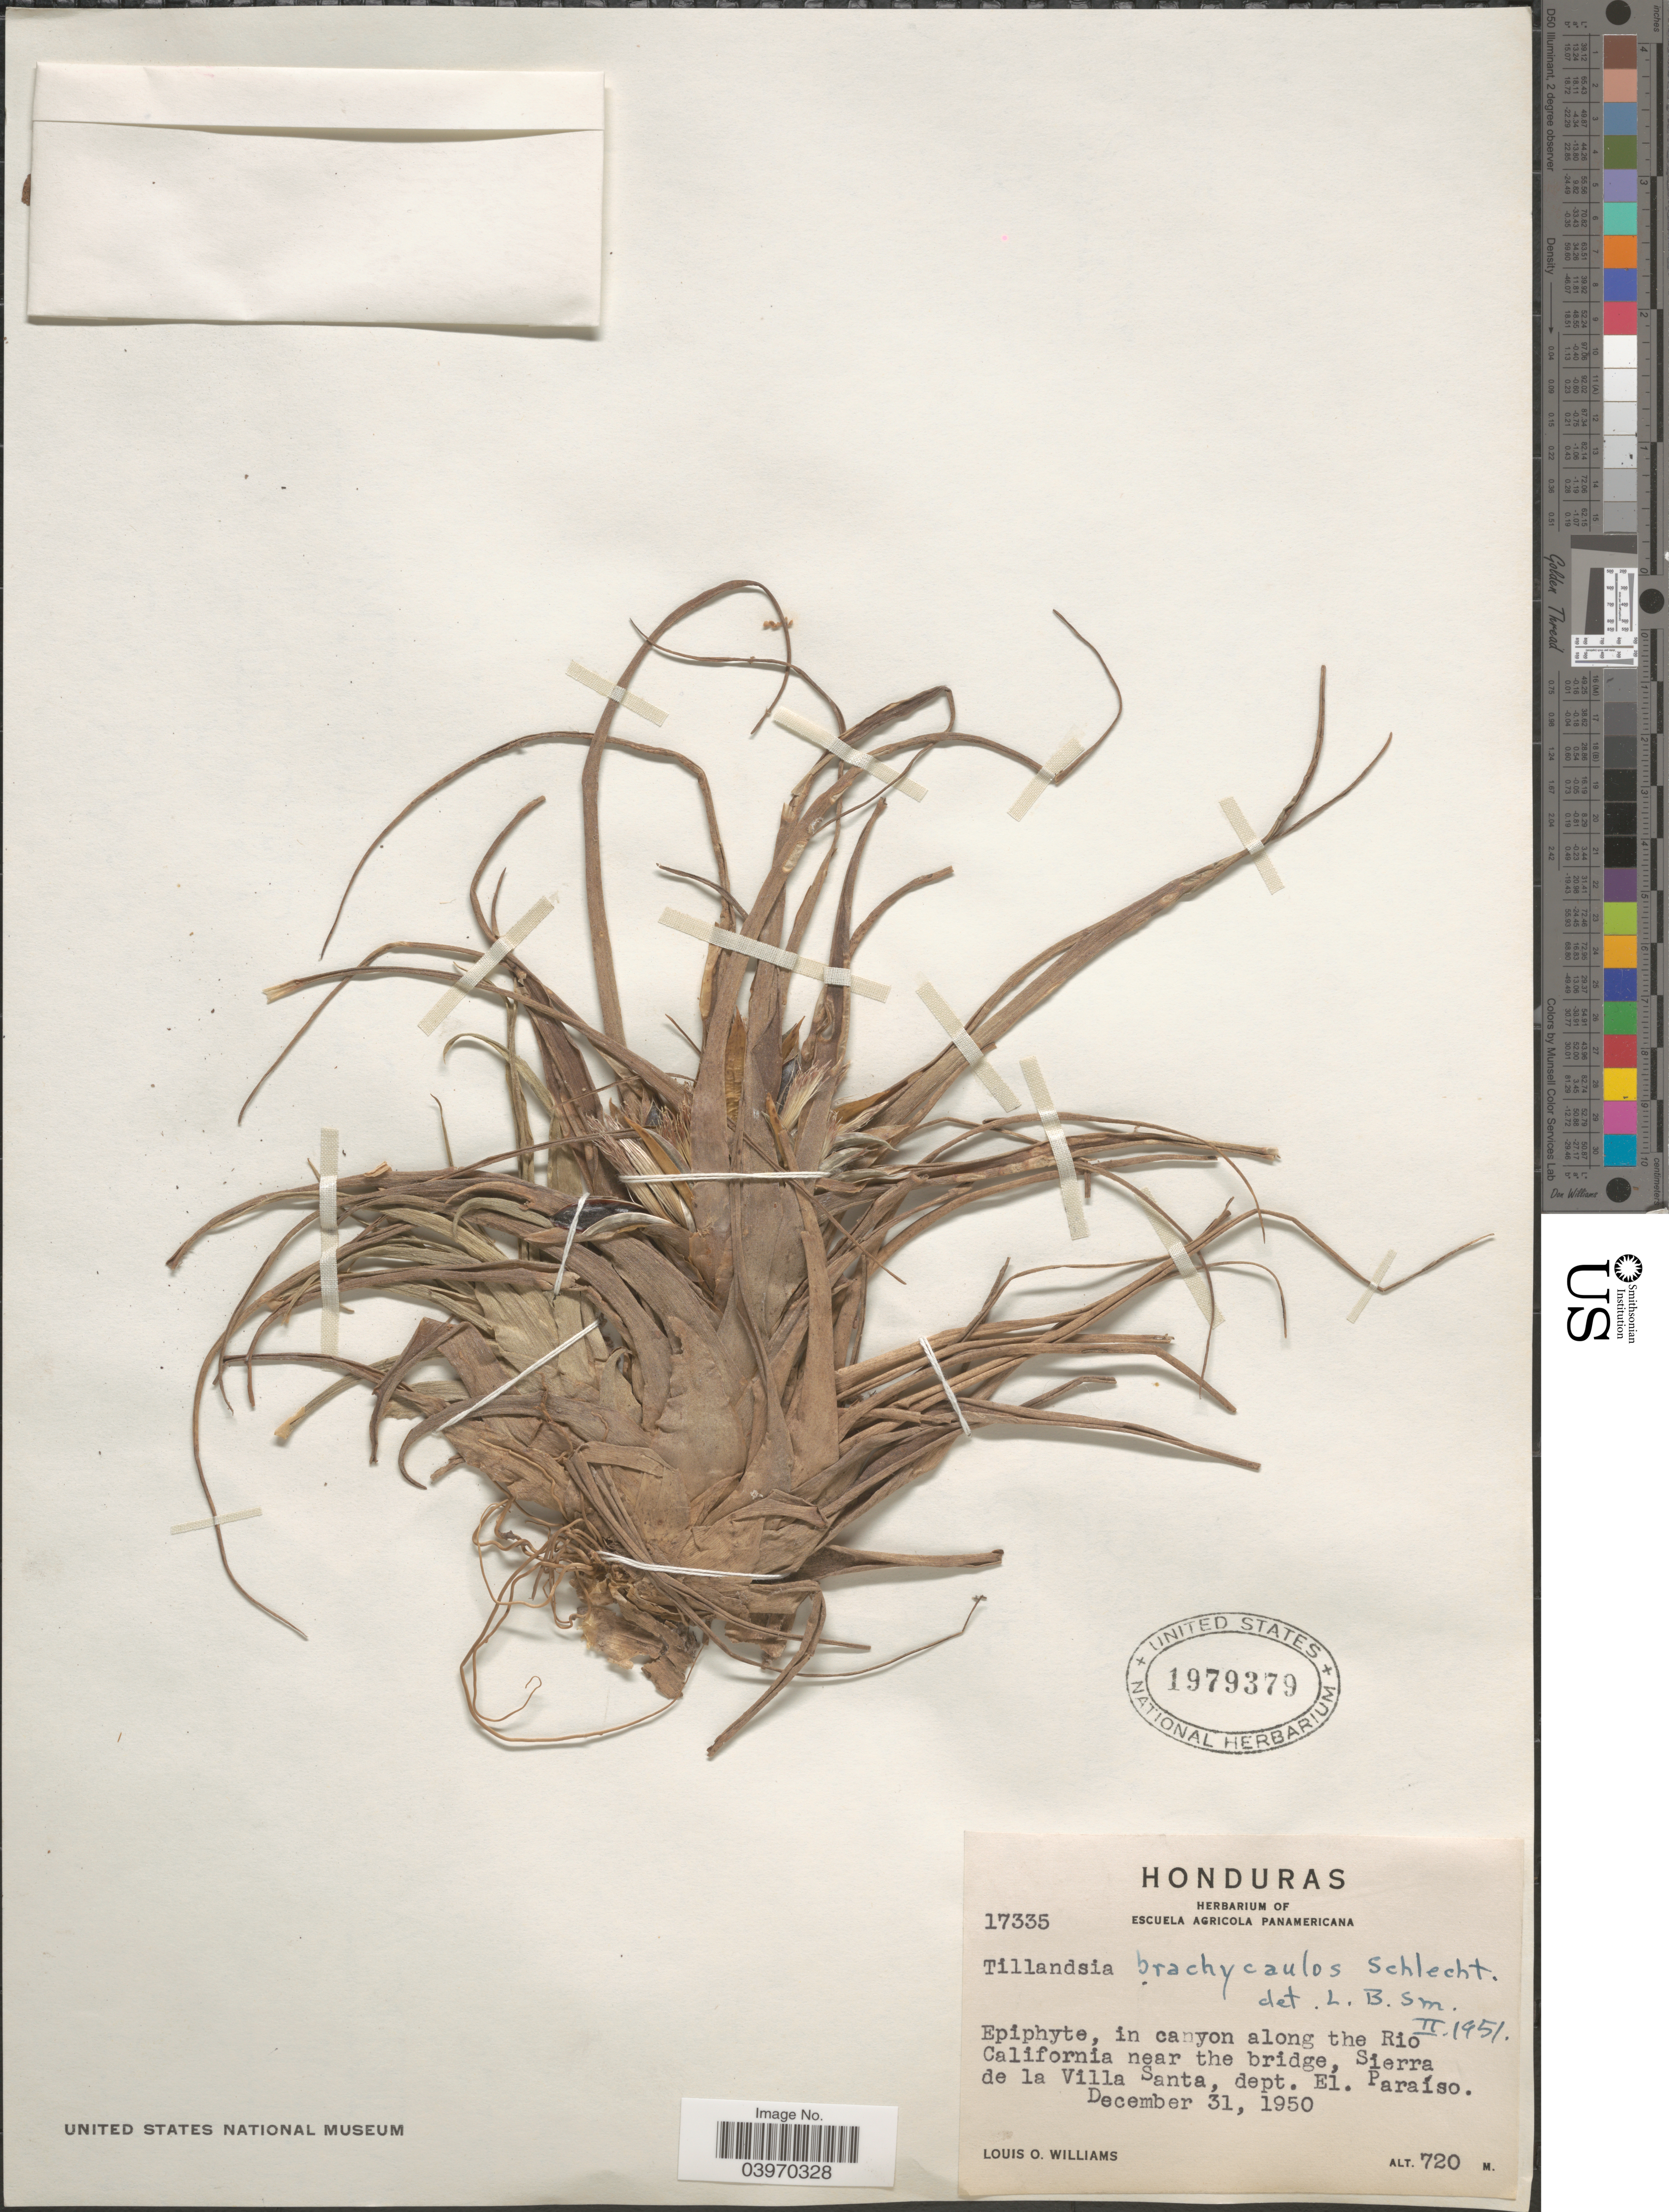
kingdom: Plantae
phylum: Tracheophyta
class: Liliopsida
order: Poales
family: Bromeliaceae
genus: Tillandsia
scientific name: Tillandsia brachycaulos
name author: Schltdl.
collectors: L. O. Williams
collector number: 17335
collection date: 1950-12-31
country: Honduras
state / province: El Paraiso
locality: In canyon along the Rio California near the bridge, Sierra de la Villa Santa, dept. El. Paraíso.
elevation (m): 720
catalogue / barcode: US 1979379